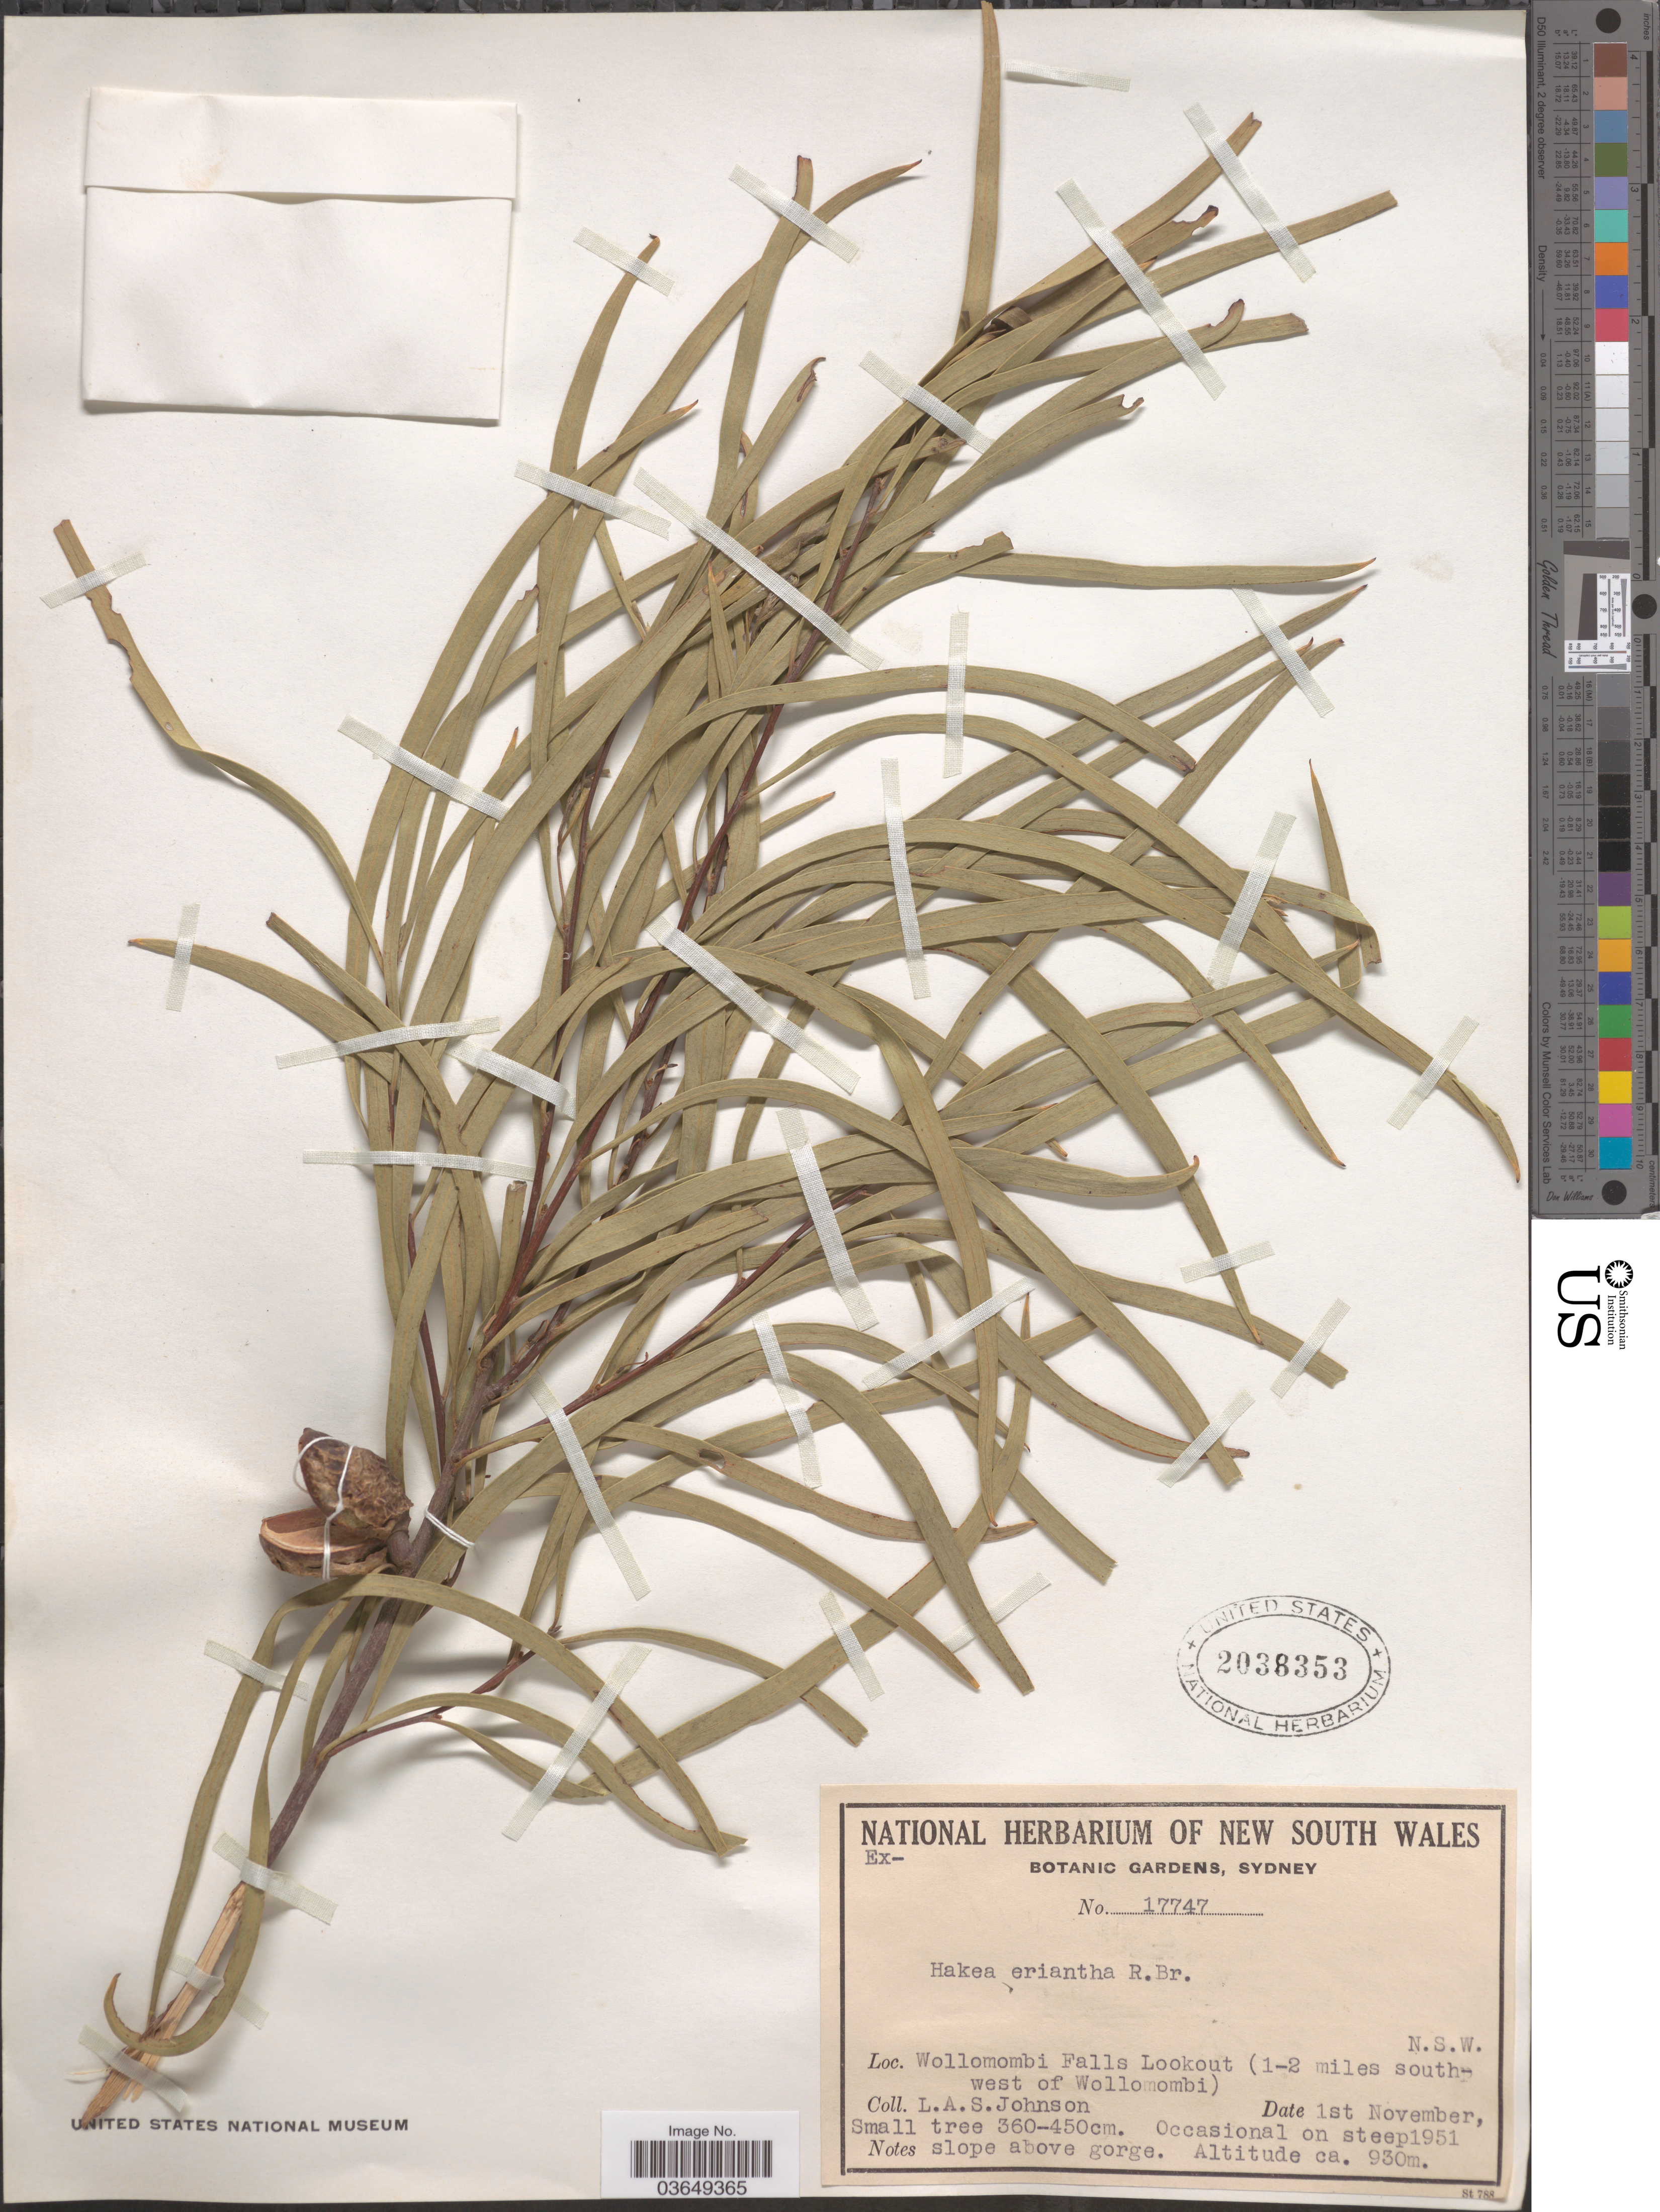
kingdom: Plantae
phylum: Tracheophyta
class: Magnoliopsida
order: Proteales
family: Proteaceae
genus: Hakea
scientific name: Hakea eriantha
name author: R. Br.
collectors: L. A. S. Johnson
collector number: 17747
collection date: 1951-11-01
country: Australia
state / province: New South Wales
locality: Wollomombi Falls Loukout (1-2 miles southwest of Wollomombi).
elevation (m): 930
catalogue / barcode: US 2038353